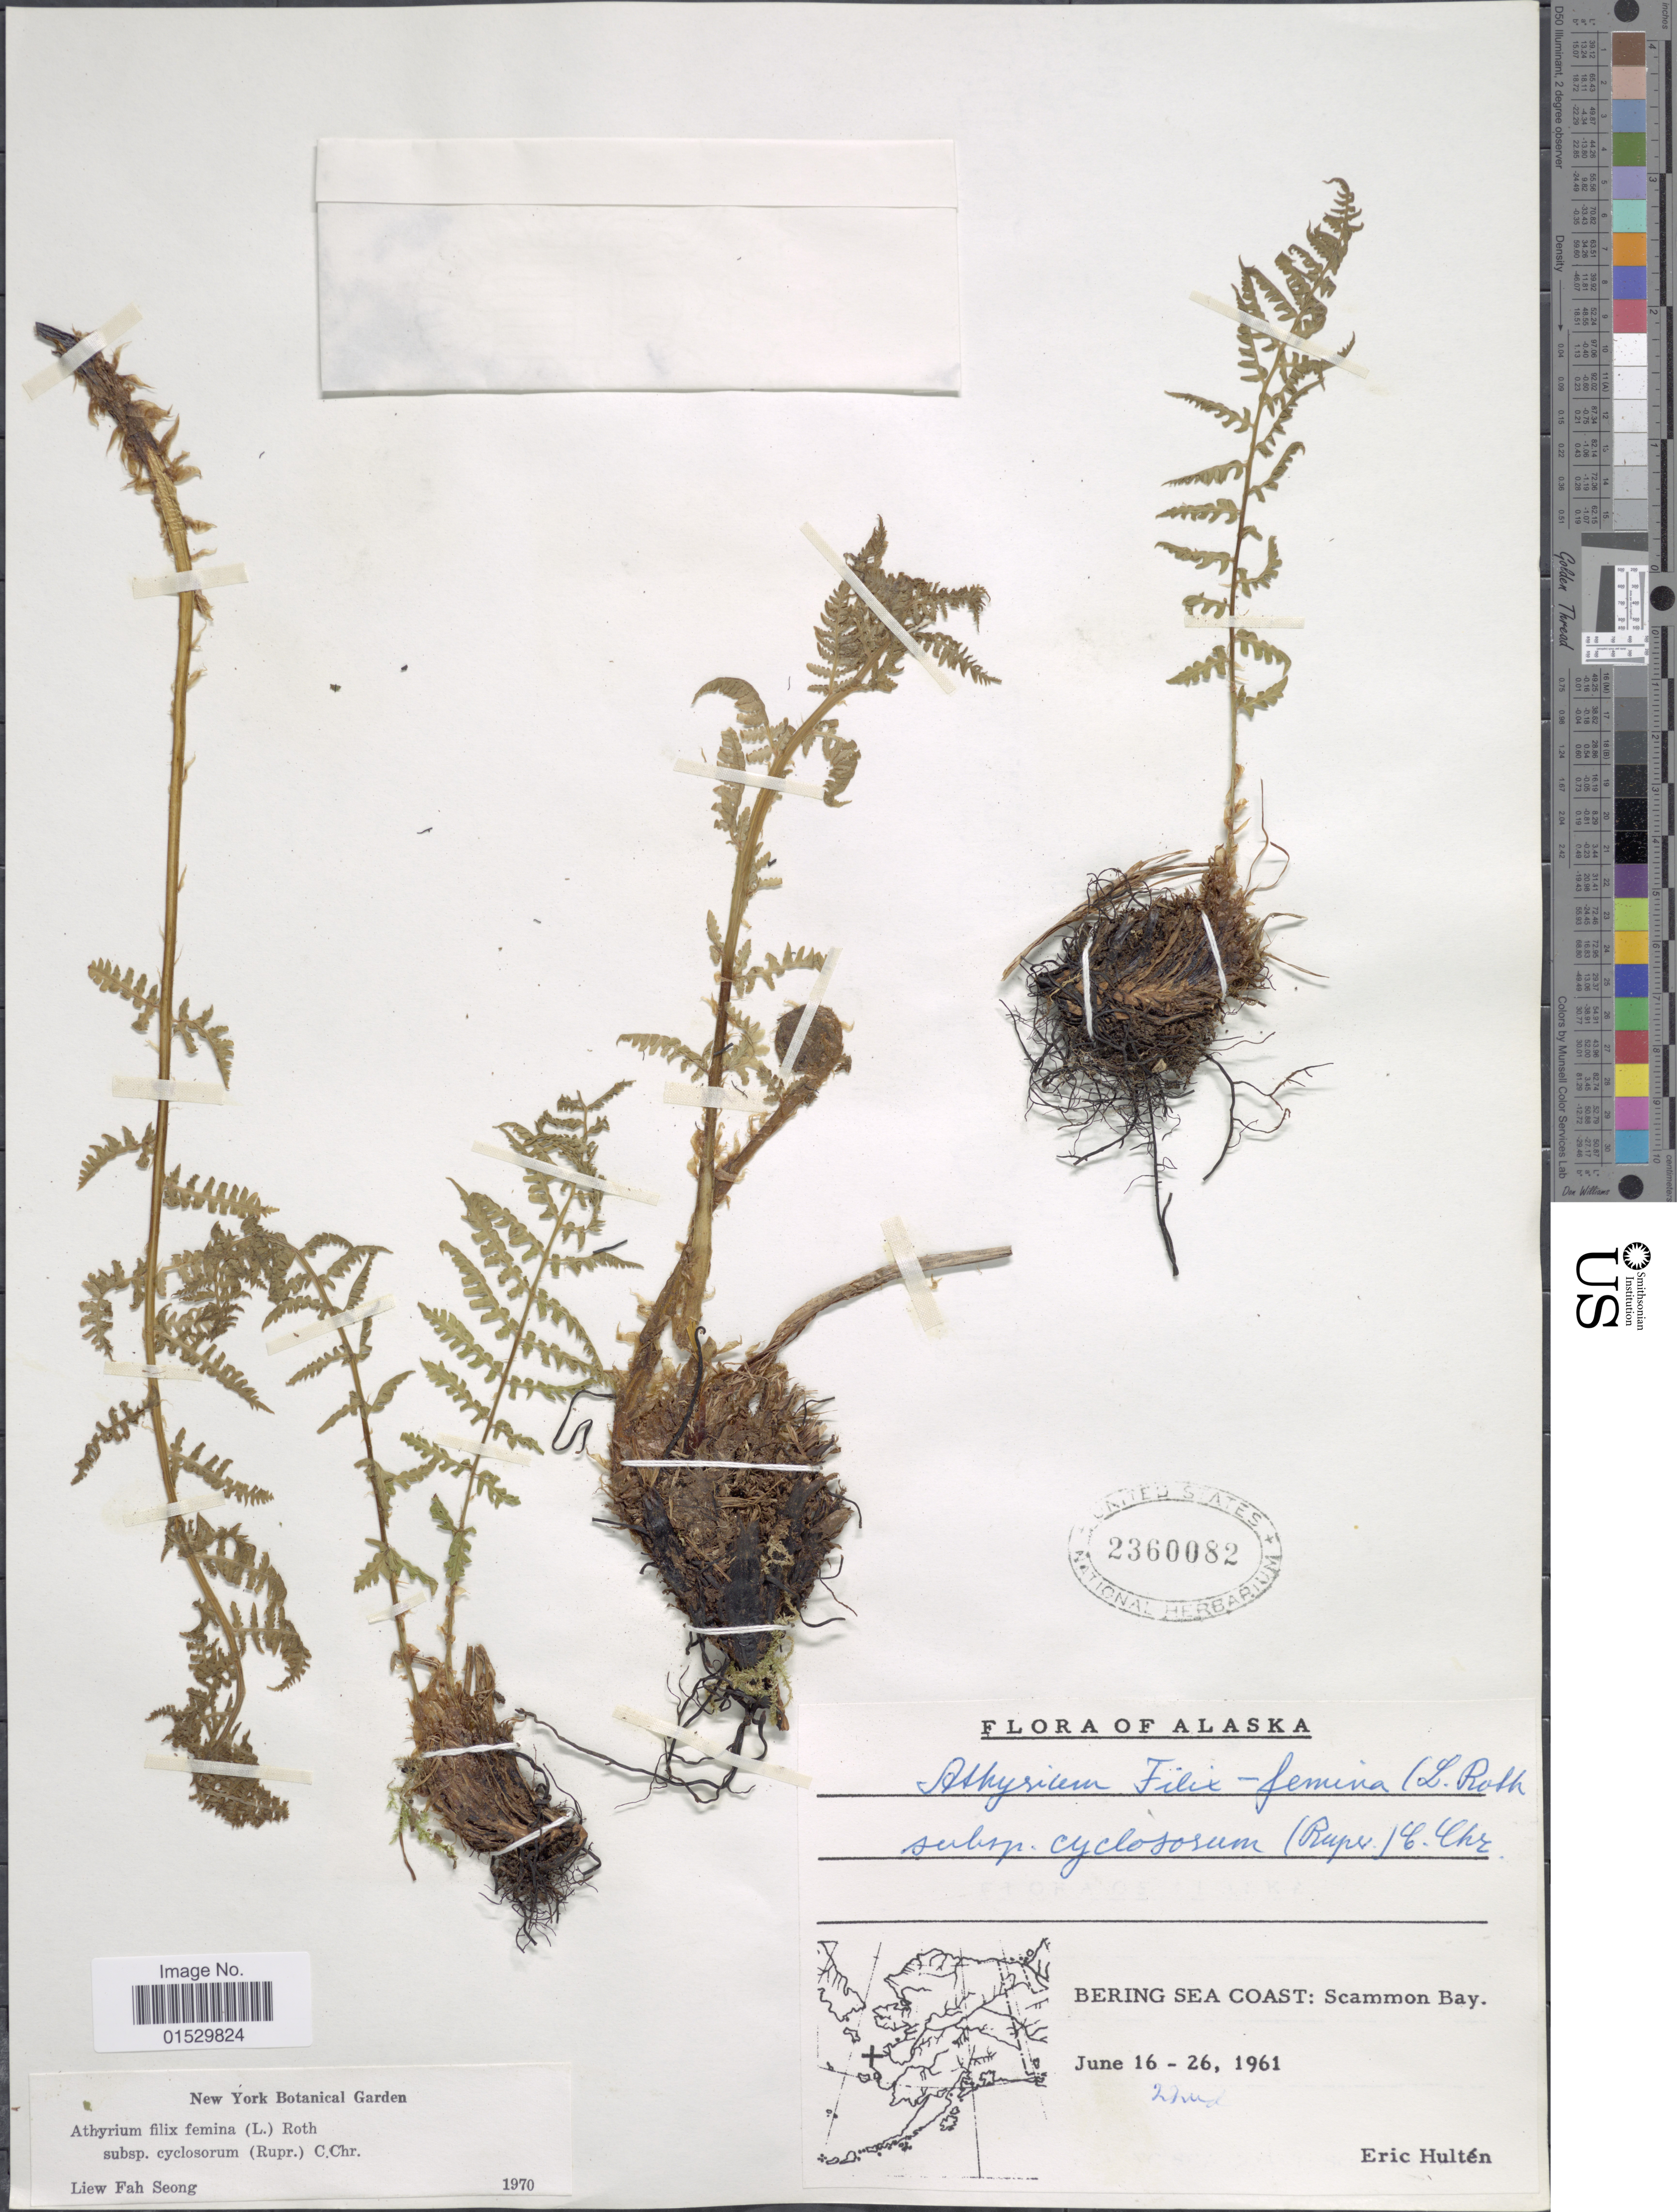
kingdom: Plantae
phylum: Tracheophyta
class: Polypodiopsida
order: Polypodiales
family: Athyriaceae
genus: Athyrium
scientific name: Athyrium filix-femina subsp. cyclosorum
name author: (Rupr.) C. Chr.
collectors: E. G. Hultén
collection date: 1961-06-16/1961-06-26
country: United States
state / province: Alaska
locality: Bering Sea Coast: Scammon Bay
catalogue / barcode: US 2360082